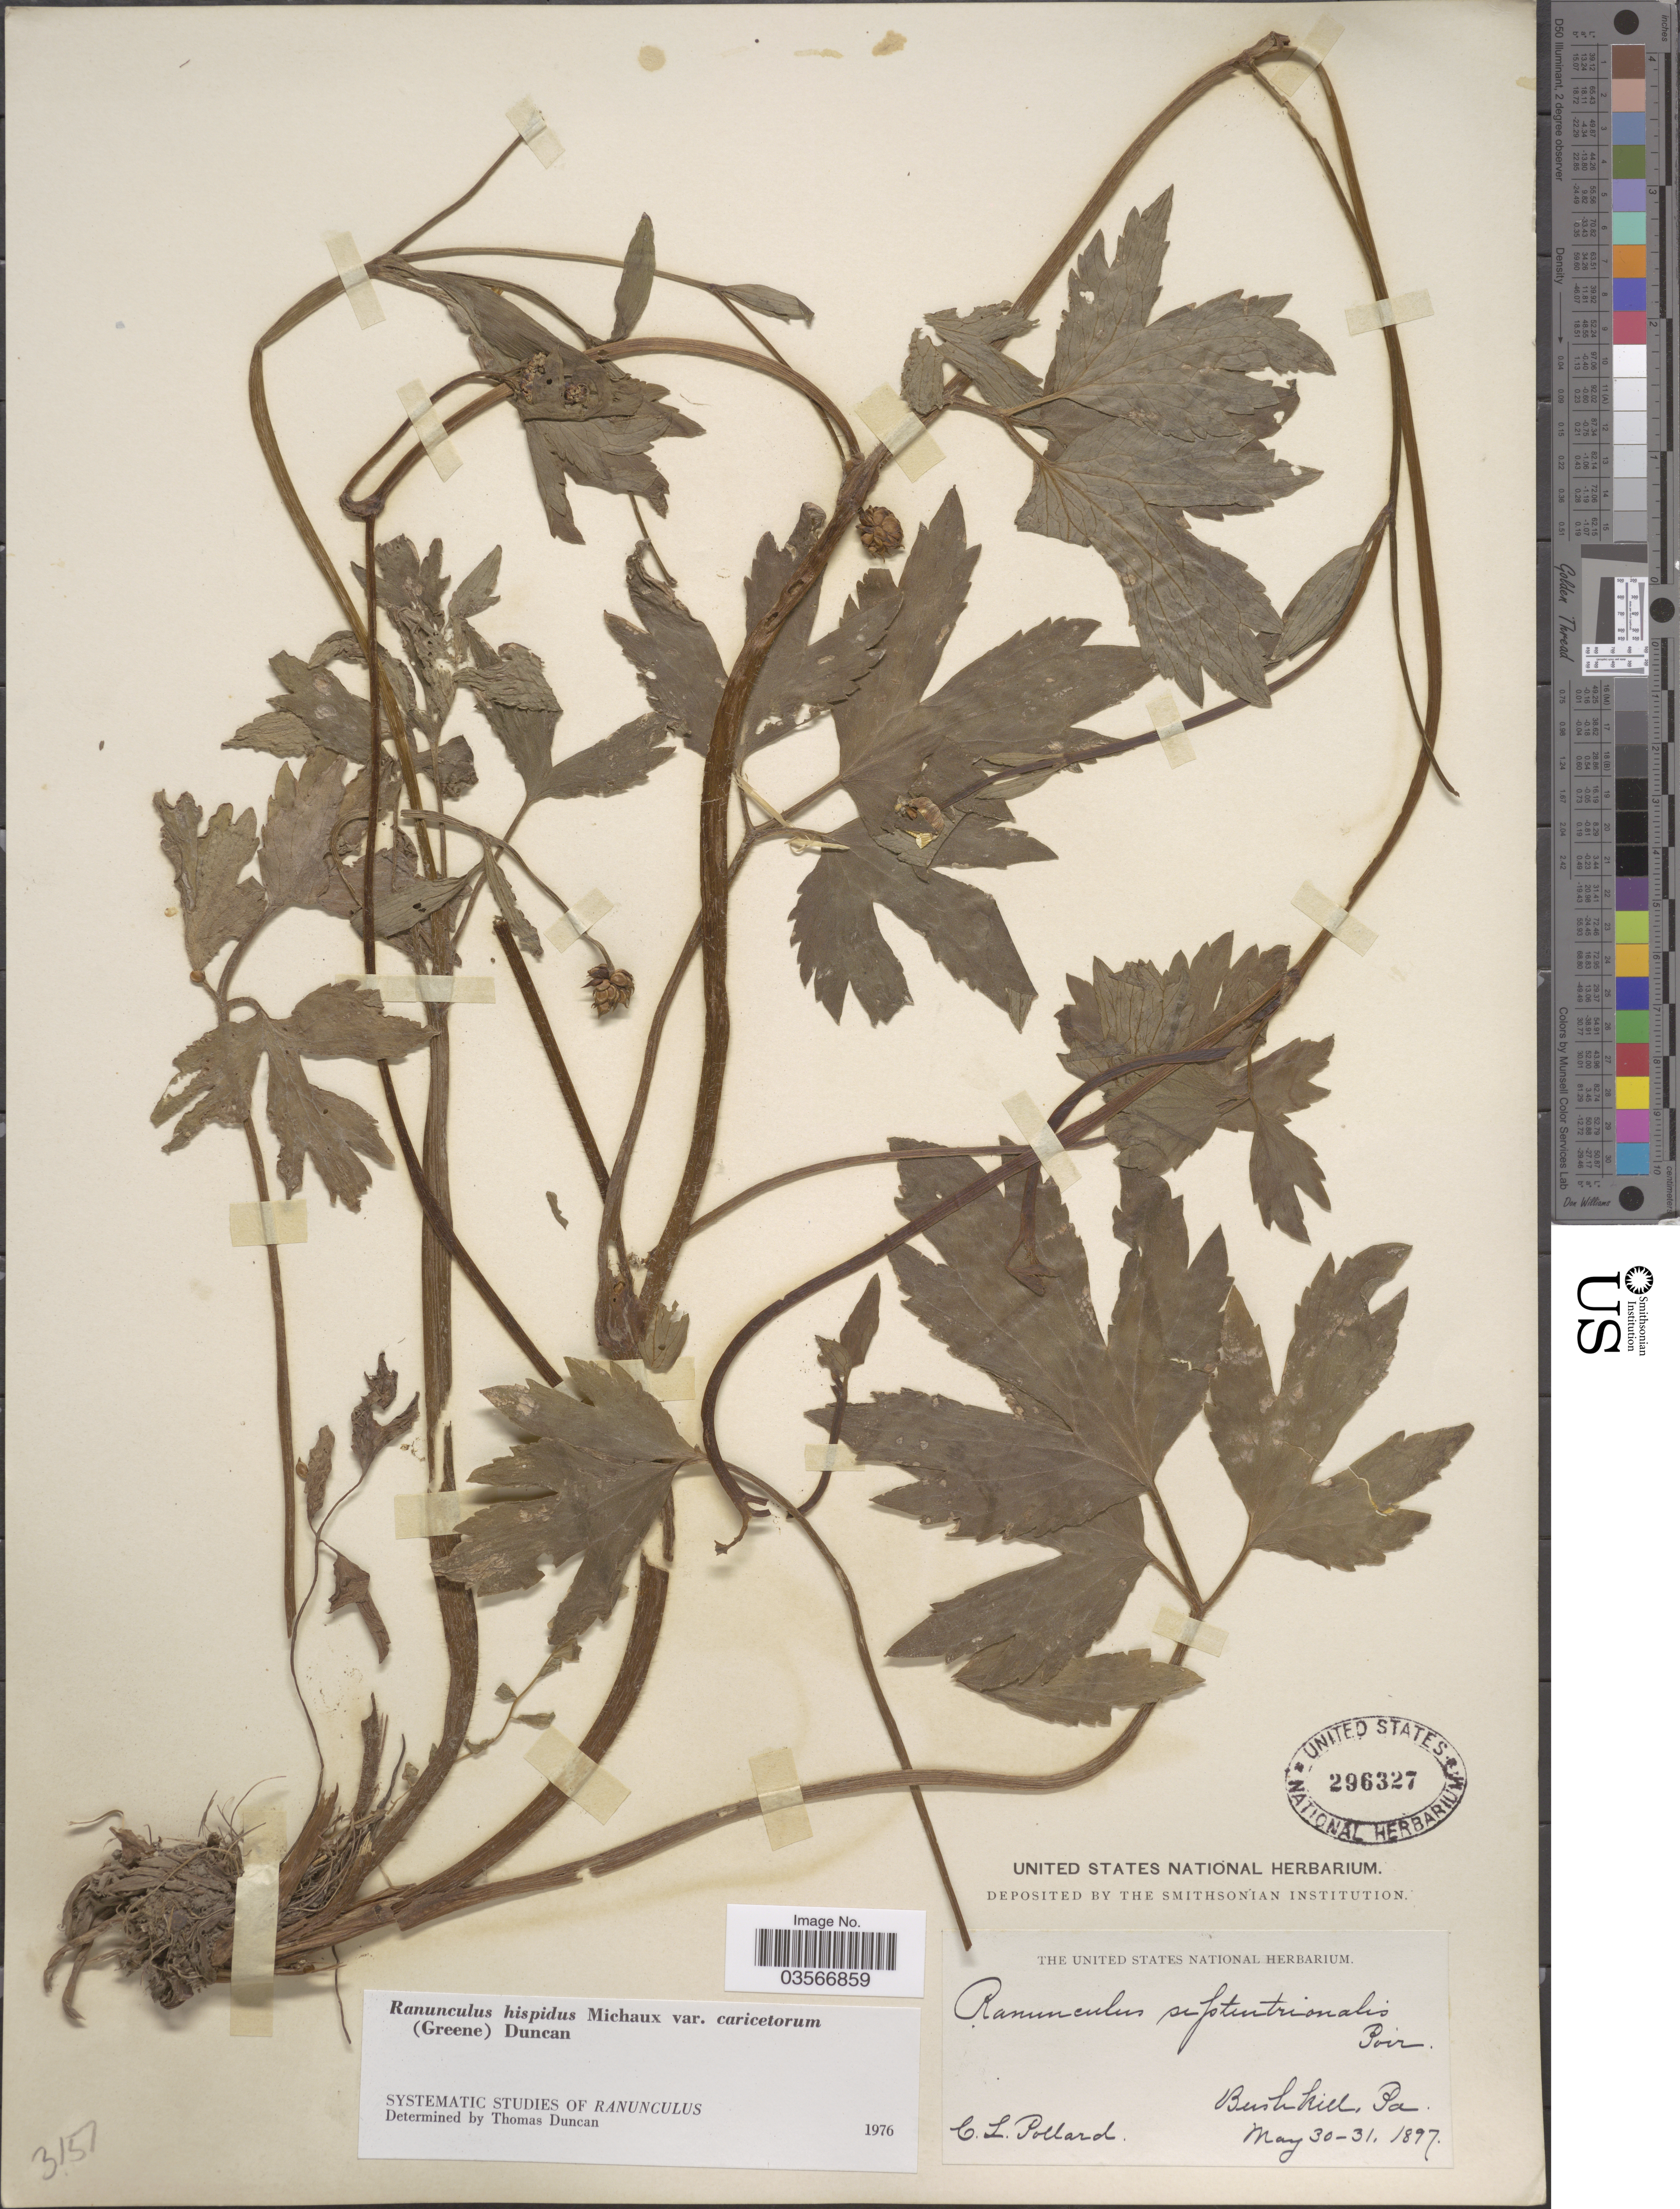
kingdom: Plantae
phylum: Tracheophyta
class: Magnoliopsida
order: Ranunculales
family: Ranunculaceae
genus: Ranunculus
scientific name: Ranunculus hispidus var. caricetorum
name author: Michx.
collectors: C. L. Pollard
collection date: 1897-05-30/1897-05-31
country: United States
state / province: Pennsylvania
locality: Bushkill.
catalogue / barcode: US 296327